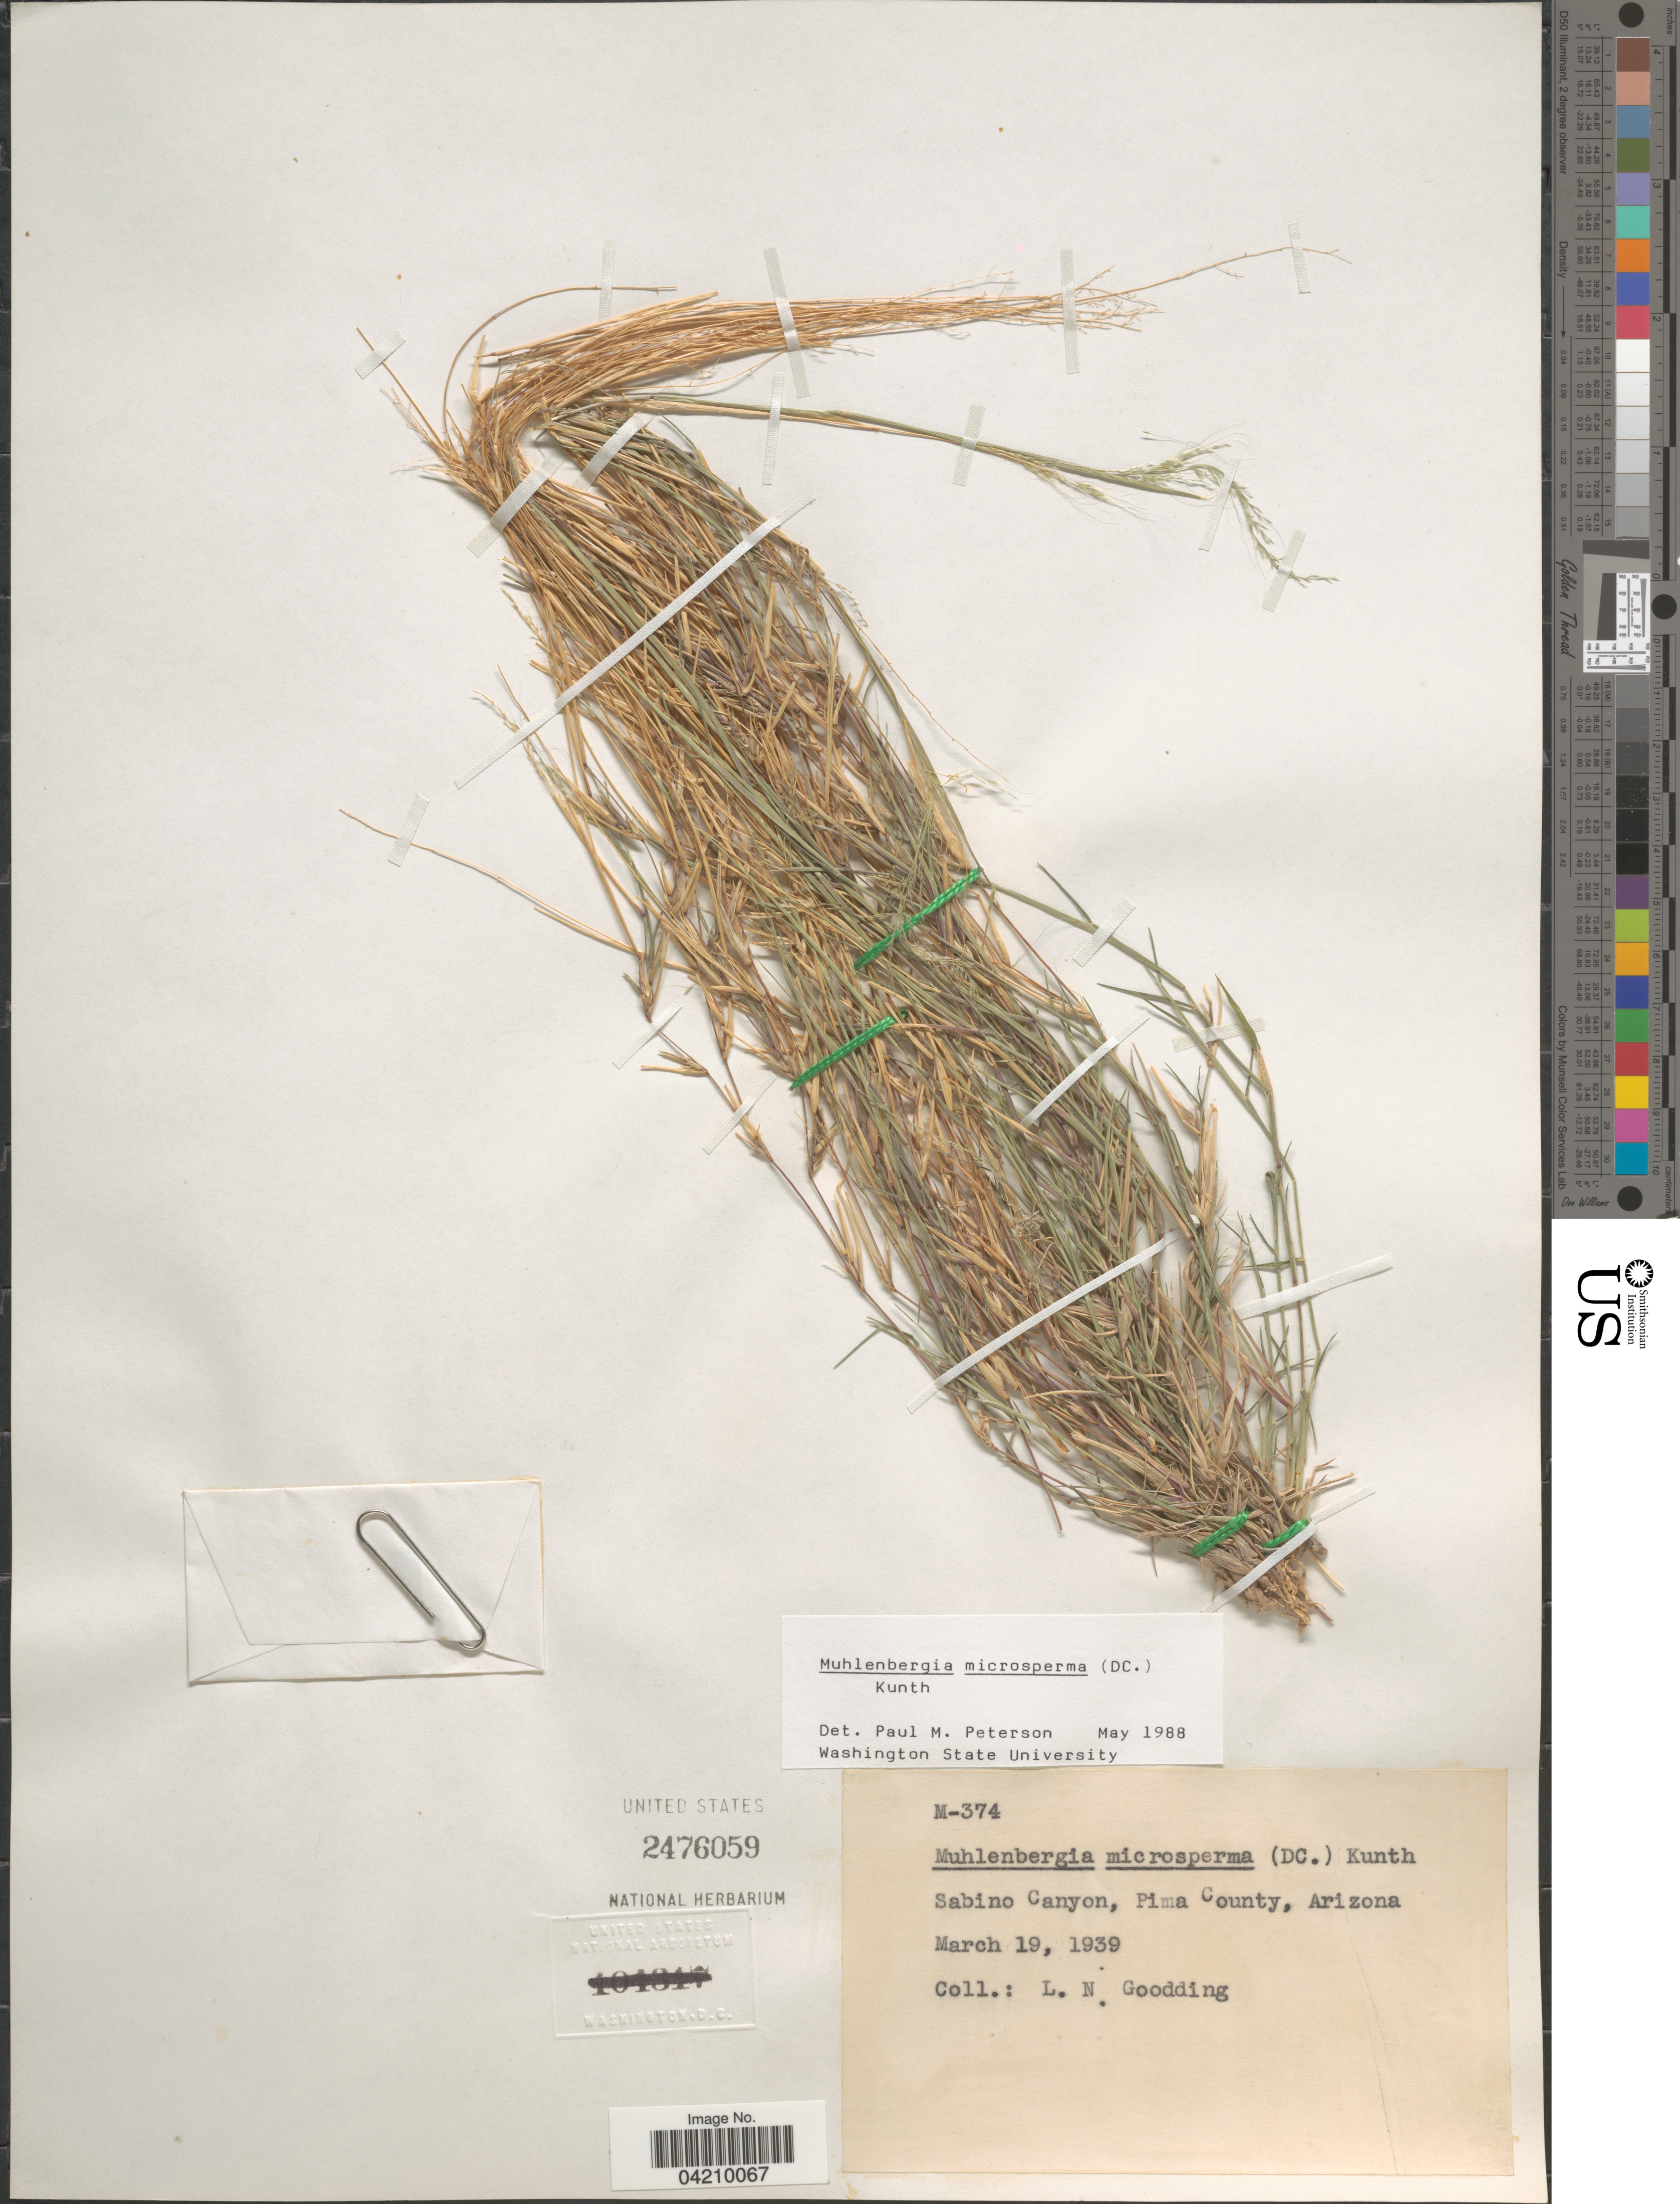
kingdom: Plantae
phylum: Tracheophyta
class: Liliopsida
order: Poales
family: Poaceae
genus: Muhlenbergia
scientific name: Muhlenbergia microsperma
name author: (DC.) Kunth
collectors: L. N. Goodding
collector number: M-374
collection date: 1939-03-19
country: United States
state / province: Arizona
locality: Sabino Canyon, Pima County.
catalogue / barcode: US 2476059